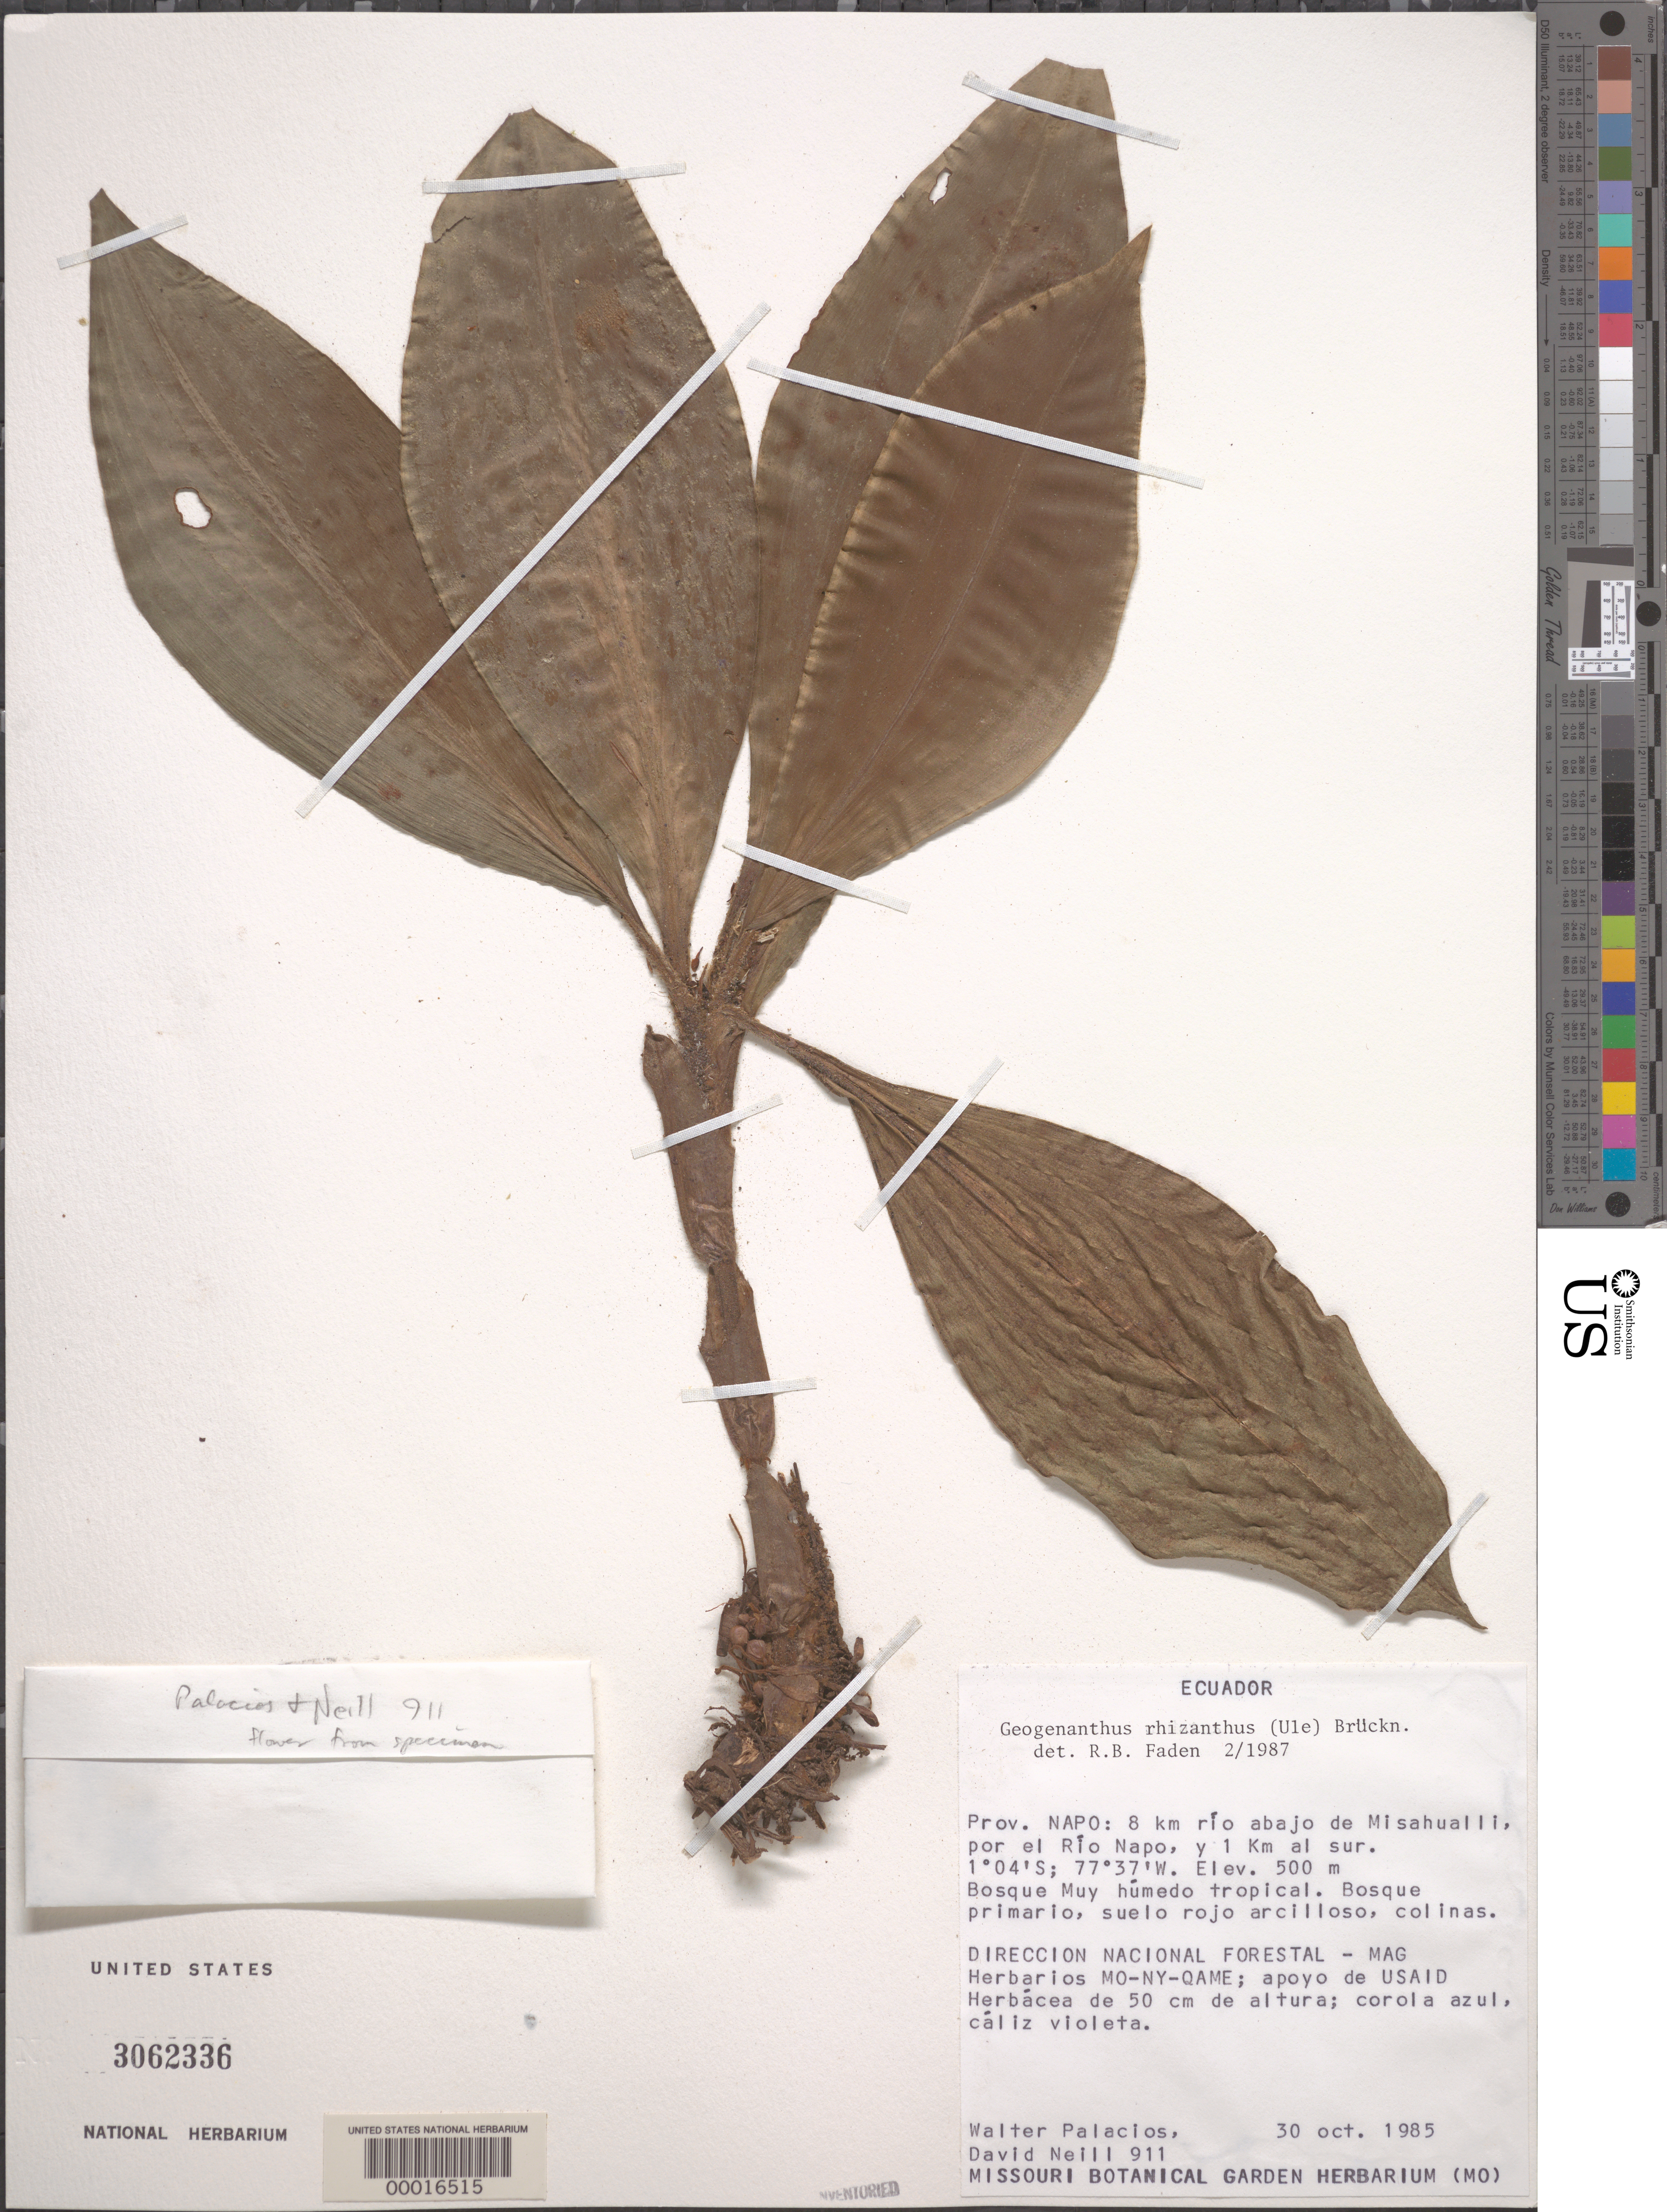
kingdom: Plantae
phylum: Tracheophyta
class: Liliopsida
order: Commelinales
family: Commelinaceae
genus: Geogenanthus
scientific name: Geogenanthus rhizanthus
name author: (Ule) G. Brückn.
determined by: Faden, Robert B., (US), Smithsonian Institution - National Museum of Natural History (UNITED STATES)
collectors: W. Palacios & D. A. Neill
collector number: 911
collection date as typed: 30 Oct 1985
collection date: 1985-10-30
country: Ecuador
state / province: Napo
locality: "8 km Rio Abajo de misahualii, por el Rio Napo"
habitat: Tripical forest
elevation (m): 500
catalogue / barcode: US 3062336